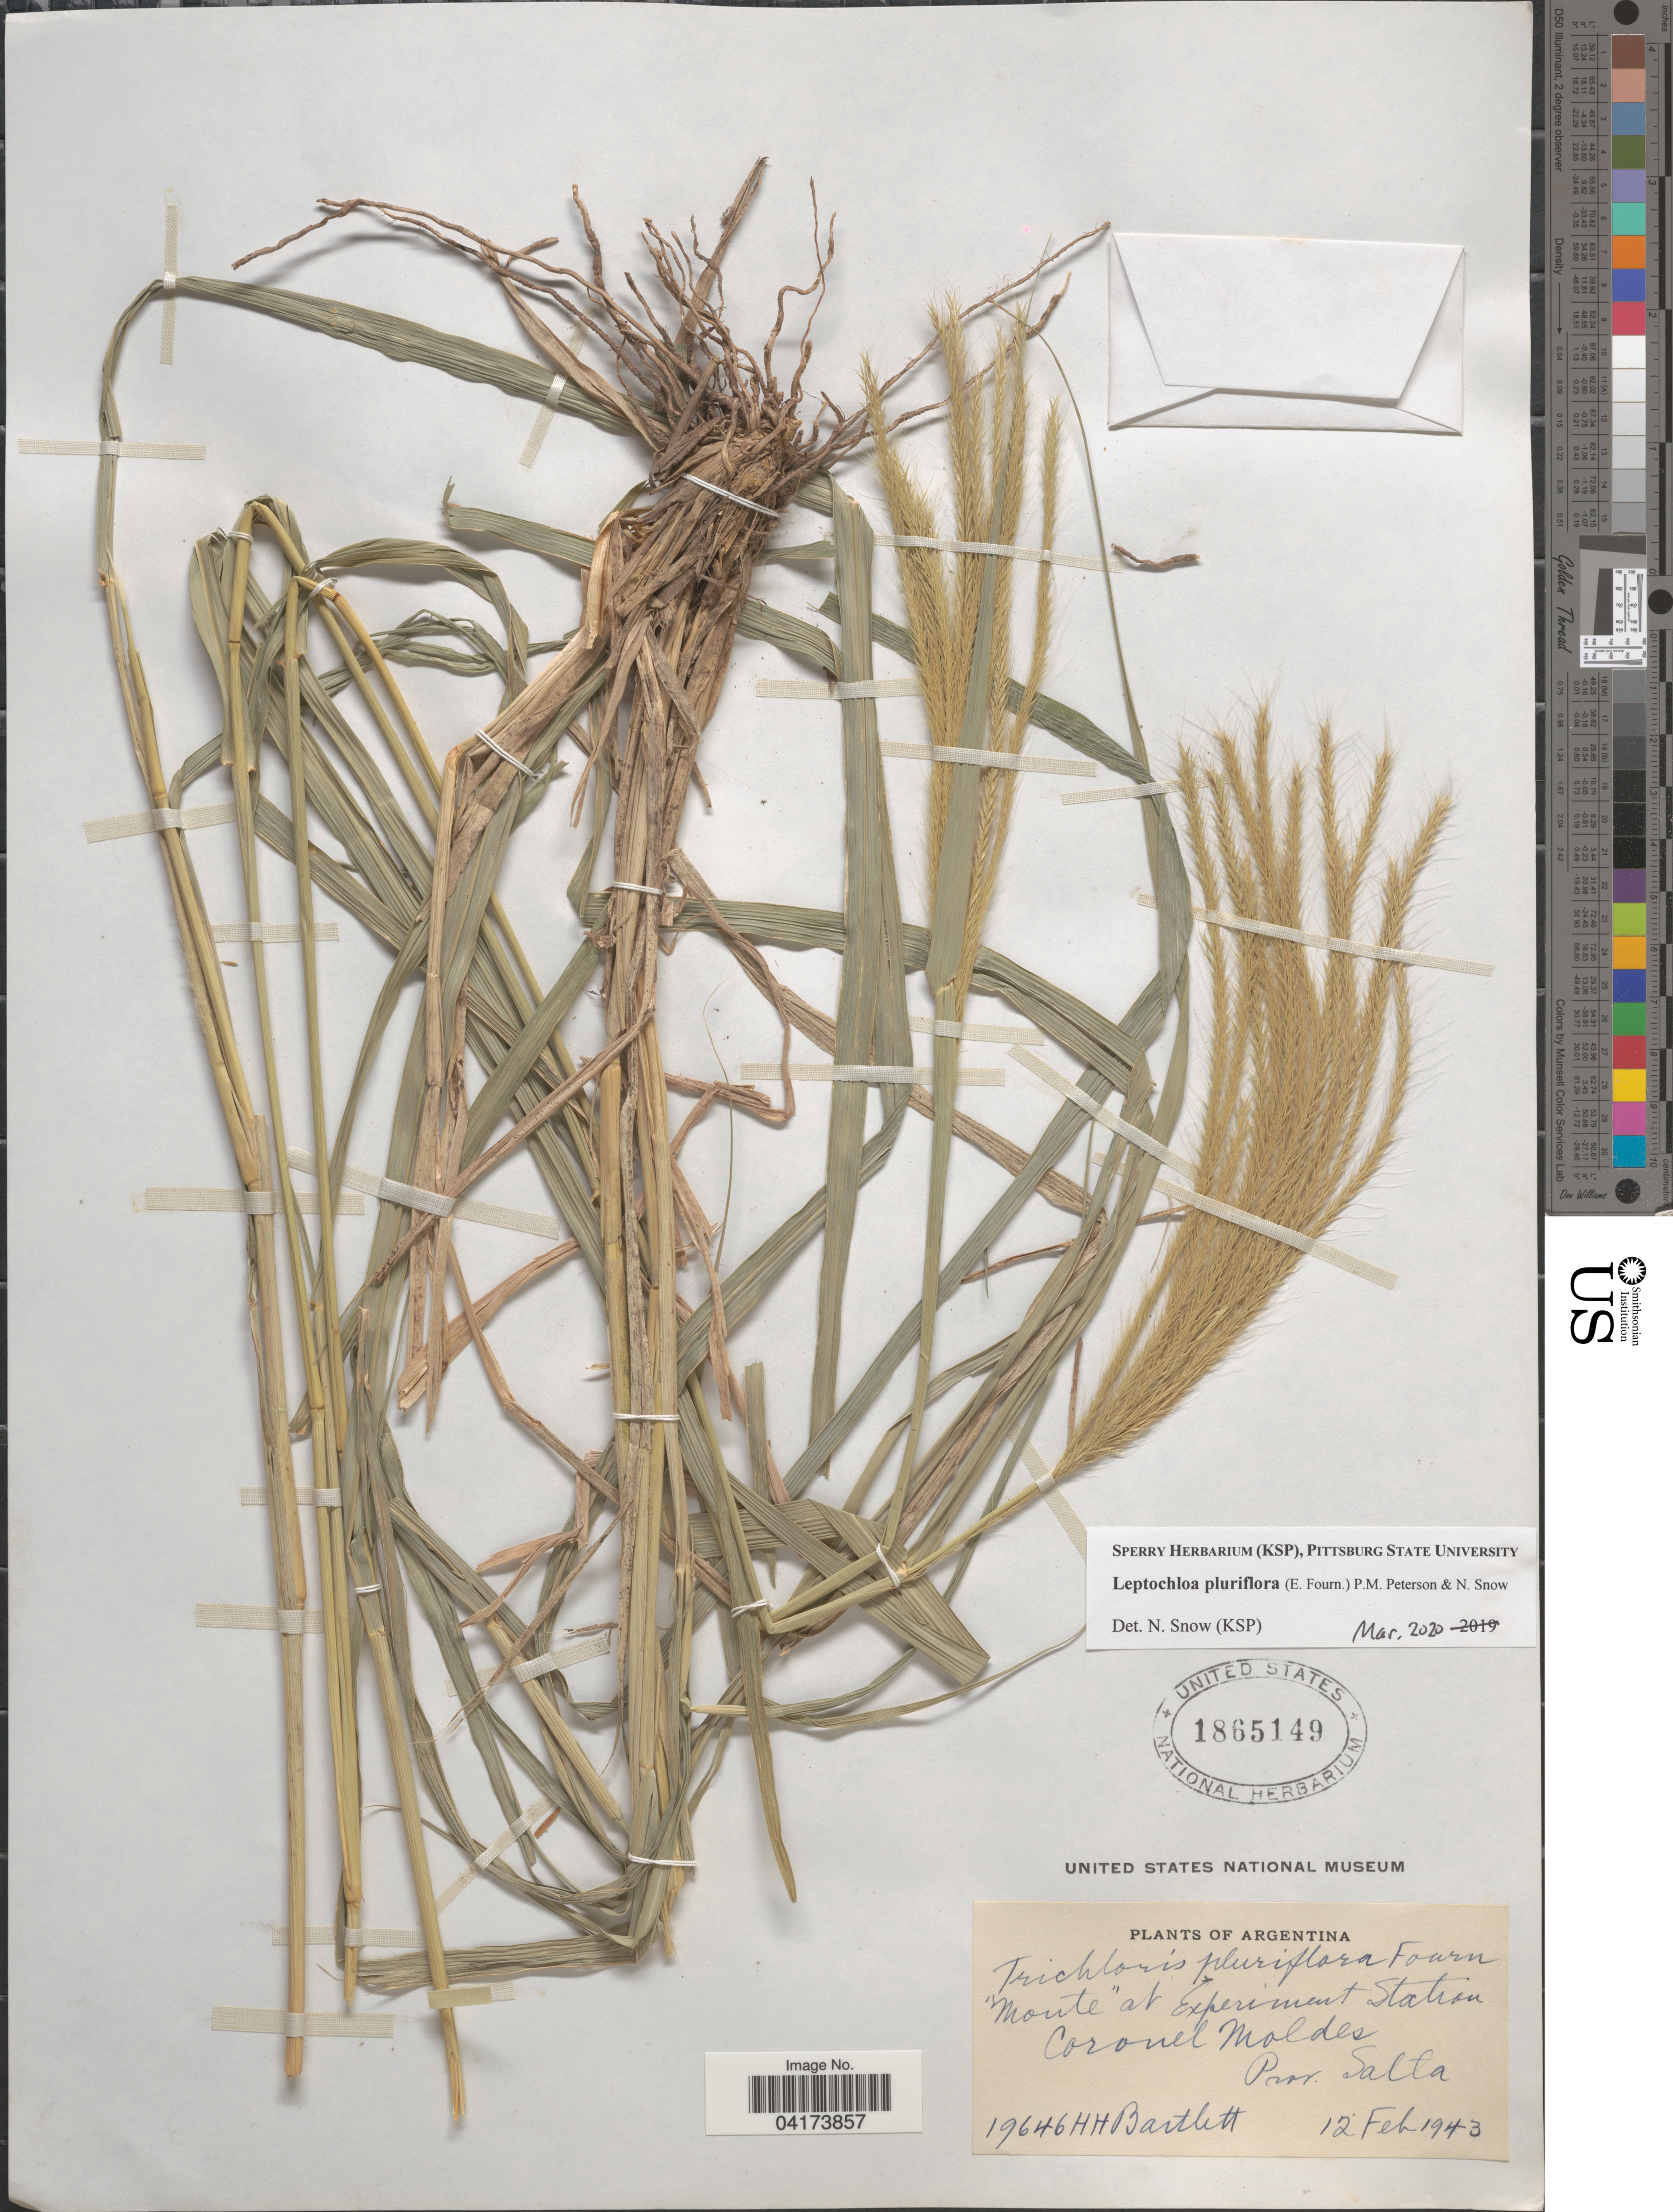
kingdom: Plantae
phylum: Tracheophyta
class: Liliopsida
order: Poales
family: Poaceae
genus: Leptochloa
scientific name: Leptochloa pluriflora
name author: (E. Fourn.) P.M. Peterson & N. Snow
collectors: H. H. Bartlett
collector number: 19646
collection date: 1943-02-12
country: Argentina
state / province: Salta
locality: Monte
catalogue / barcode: US 1865149